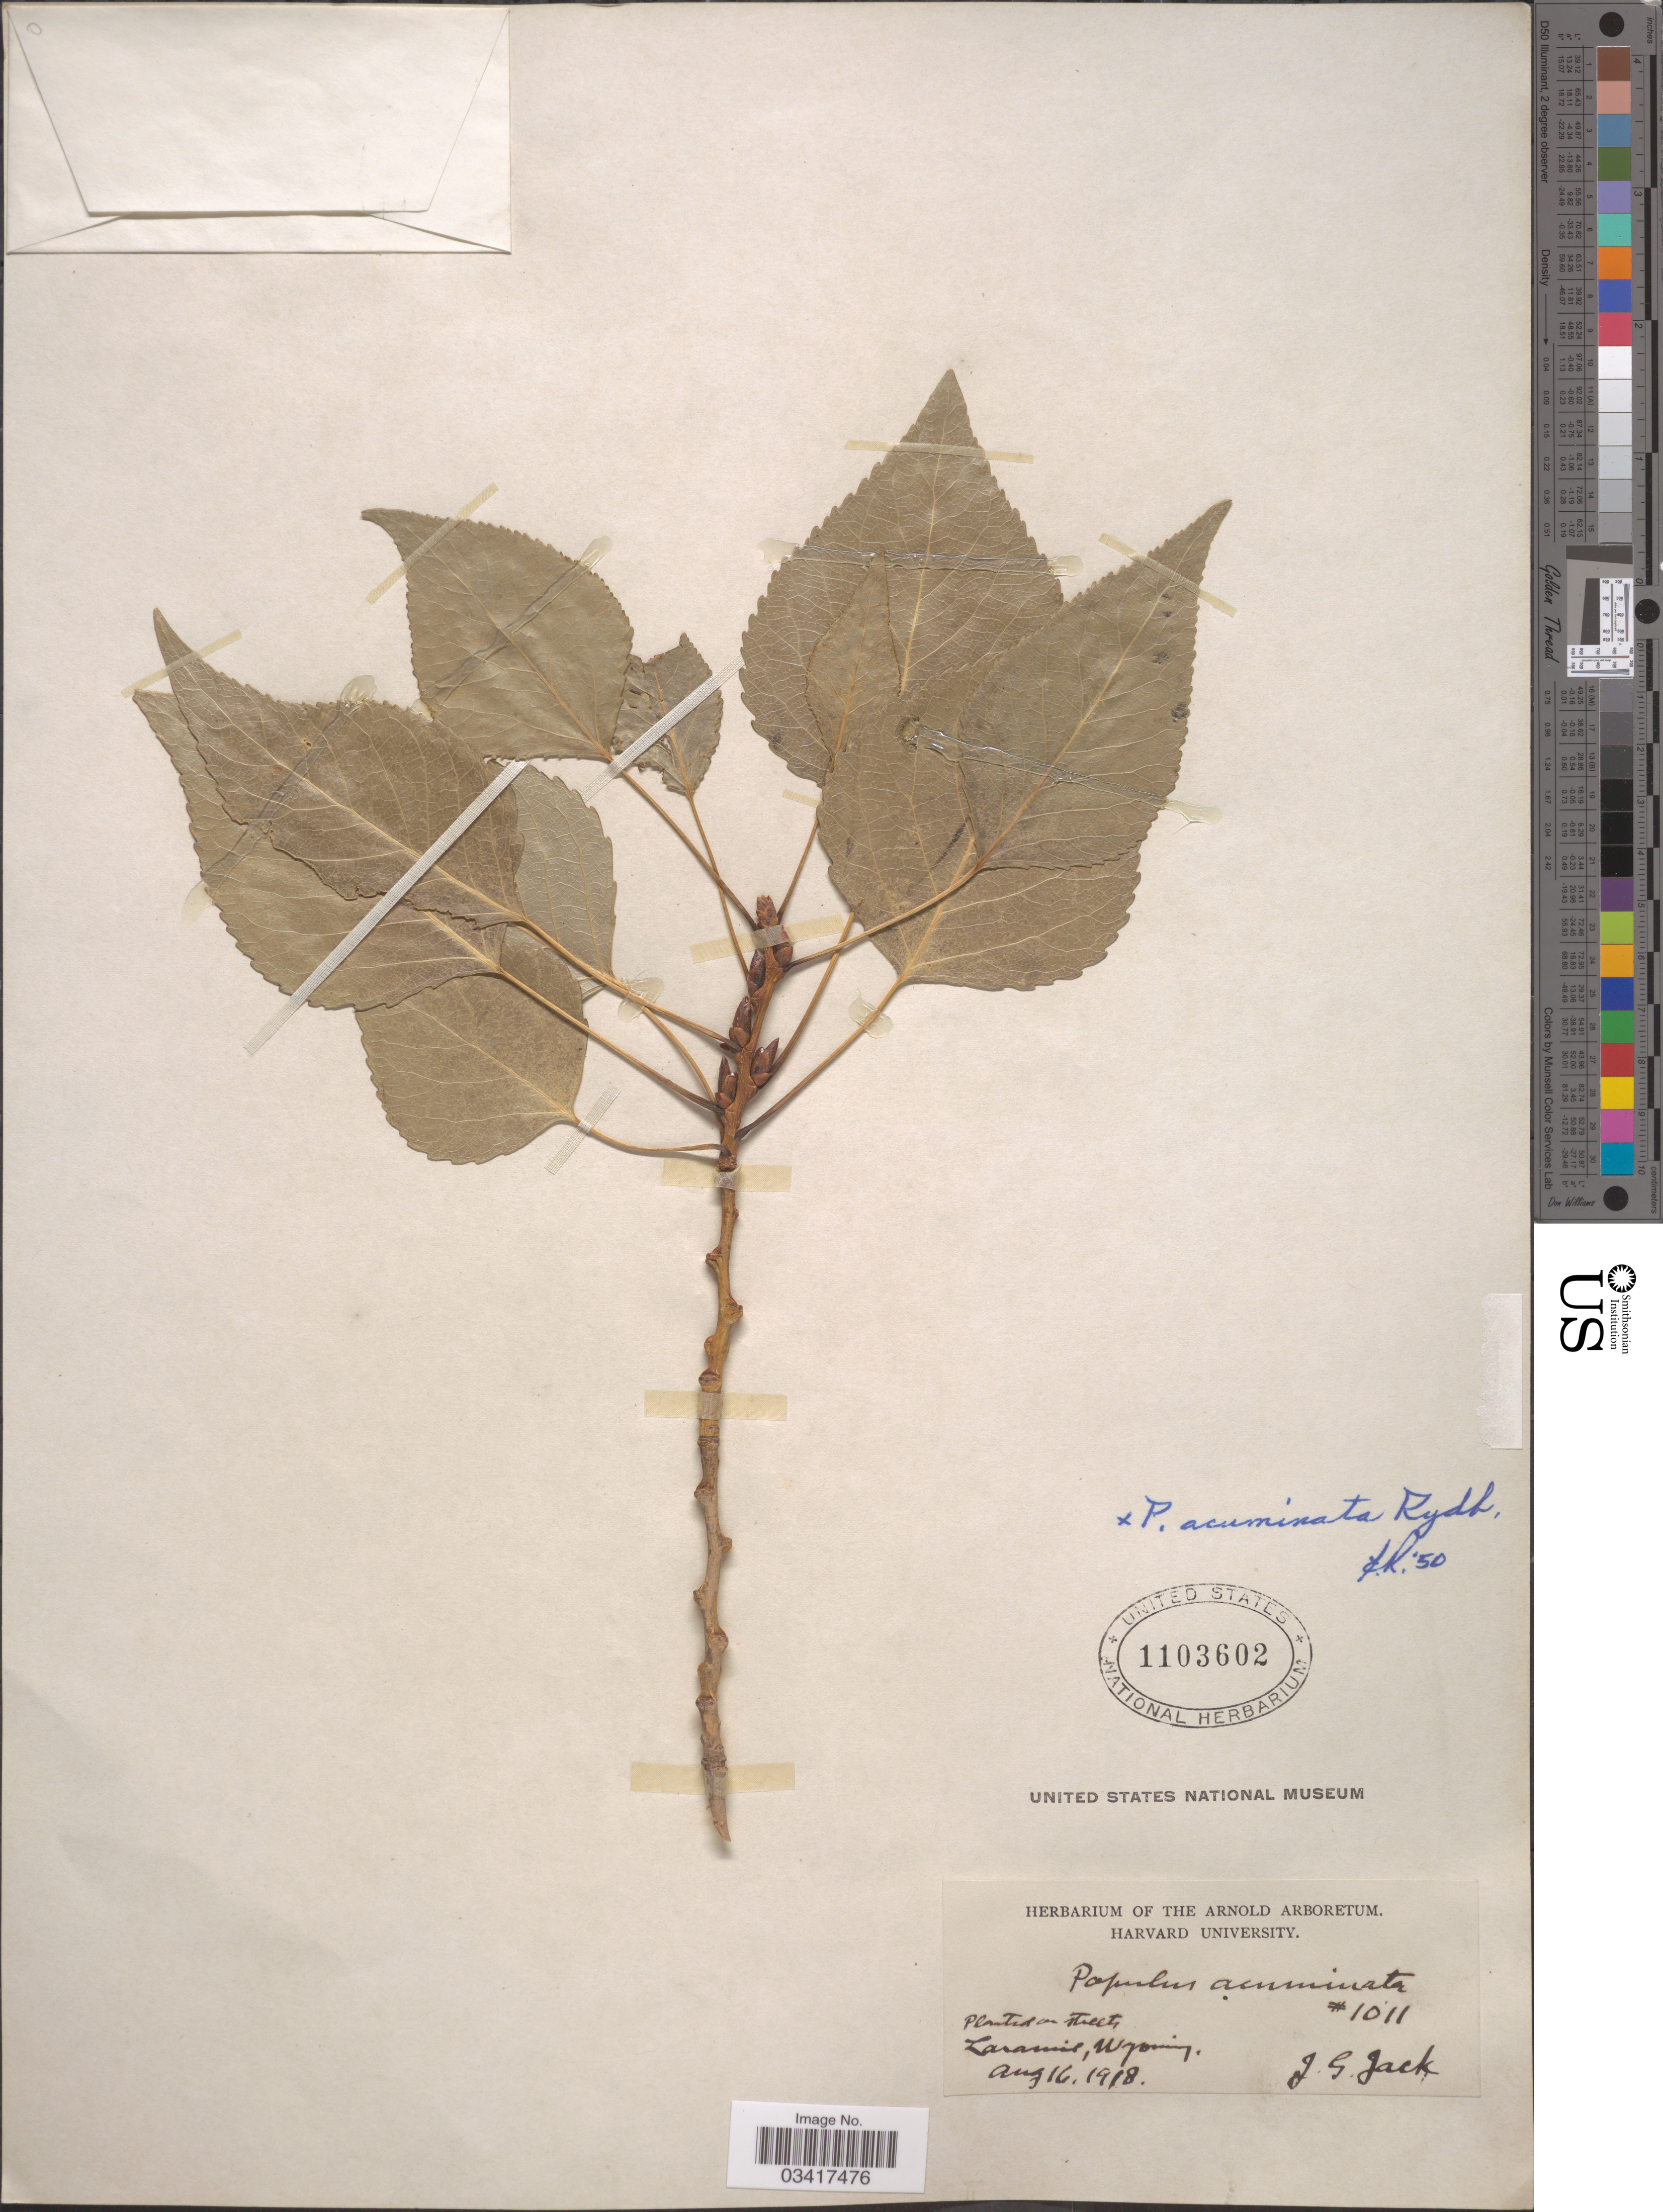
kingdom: Plantae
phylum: Tracheophyta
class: Magnoliopsida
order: Malpighiales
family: Salicaceae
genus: Populus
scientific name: Populus acuminata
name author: Rydb.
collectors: J. G. Jack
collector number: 1011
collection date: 1918-08-16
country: United States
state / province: Wyoming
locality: Laramie.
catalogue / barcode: US 1103602